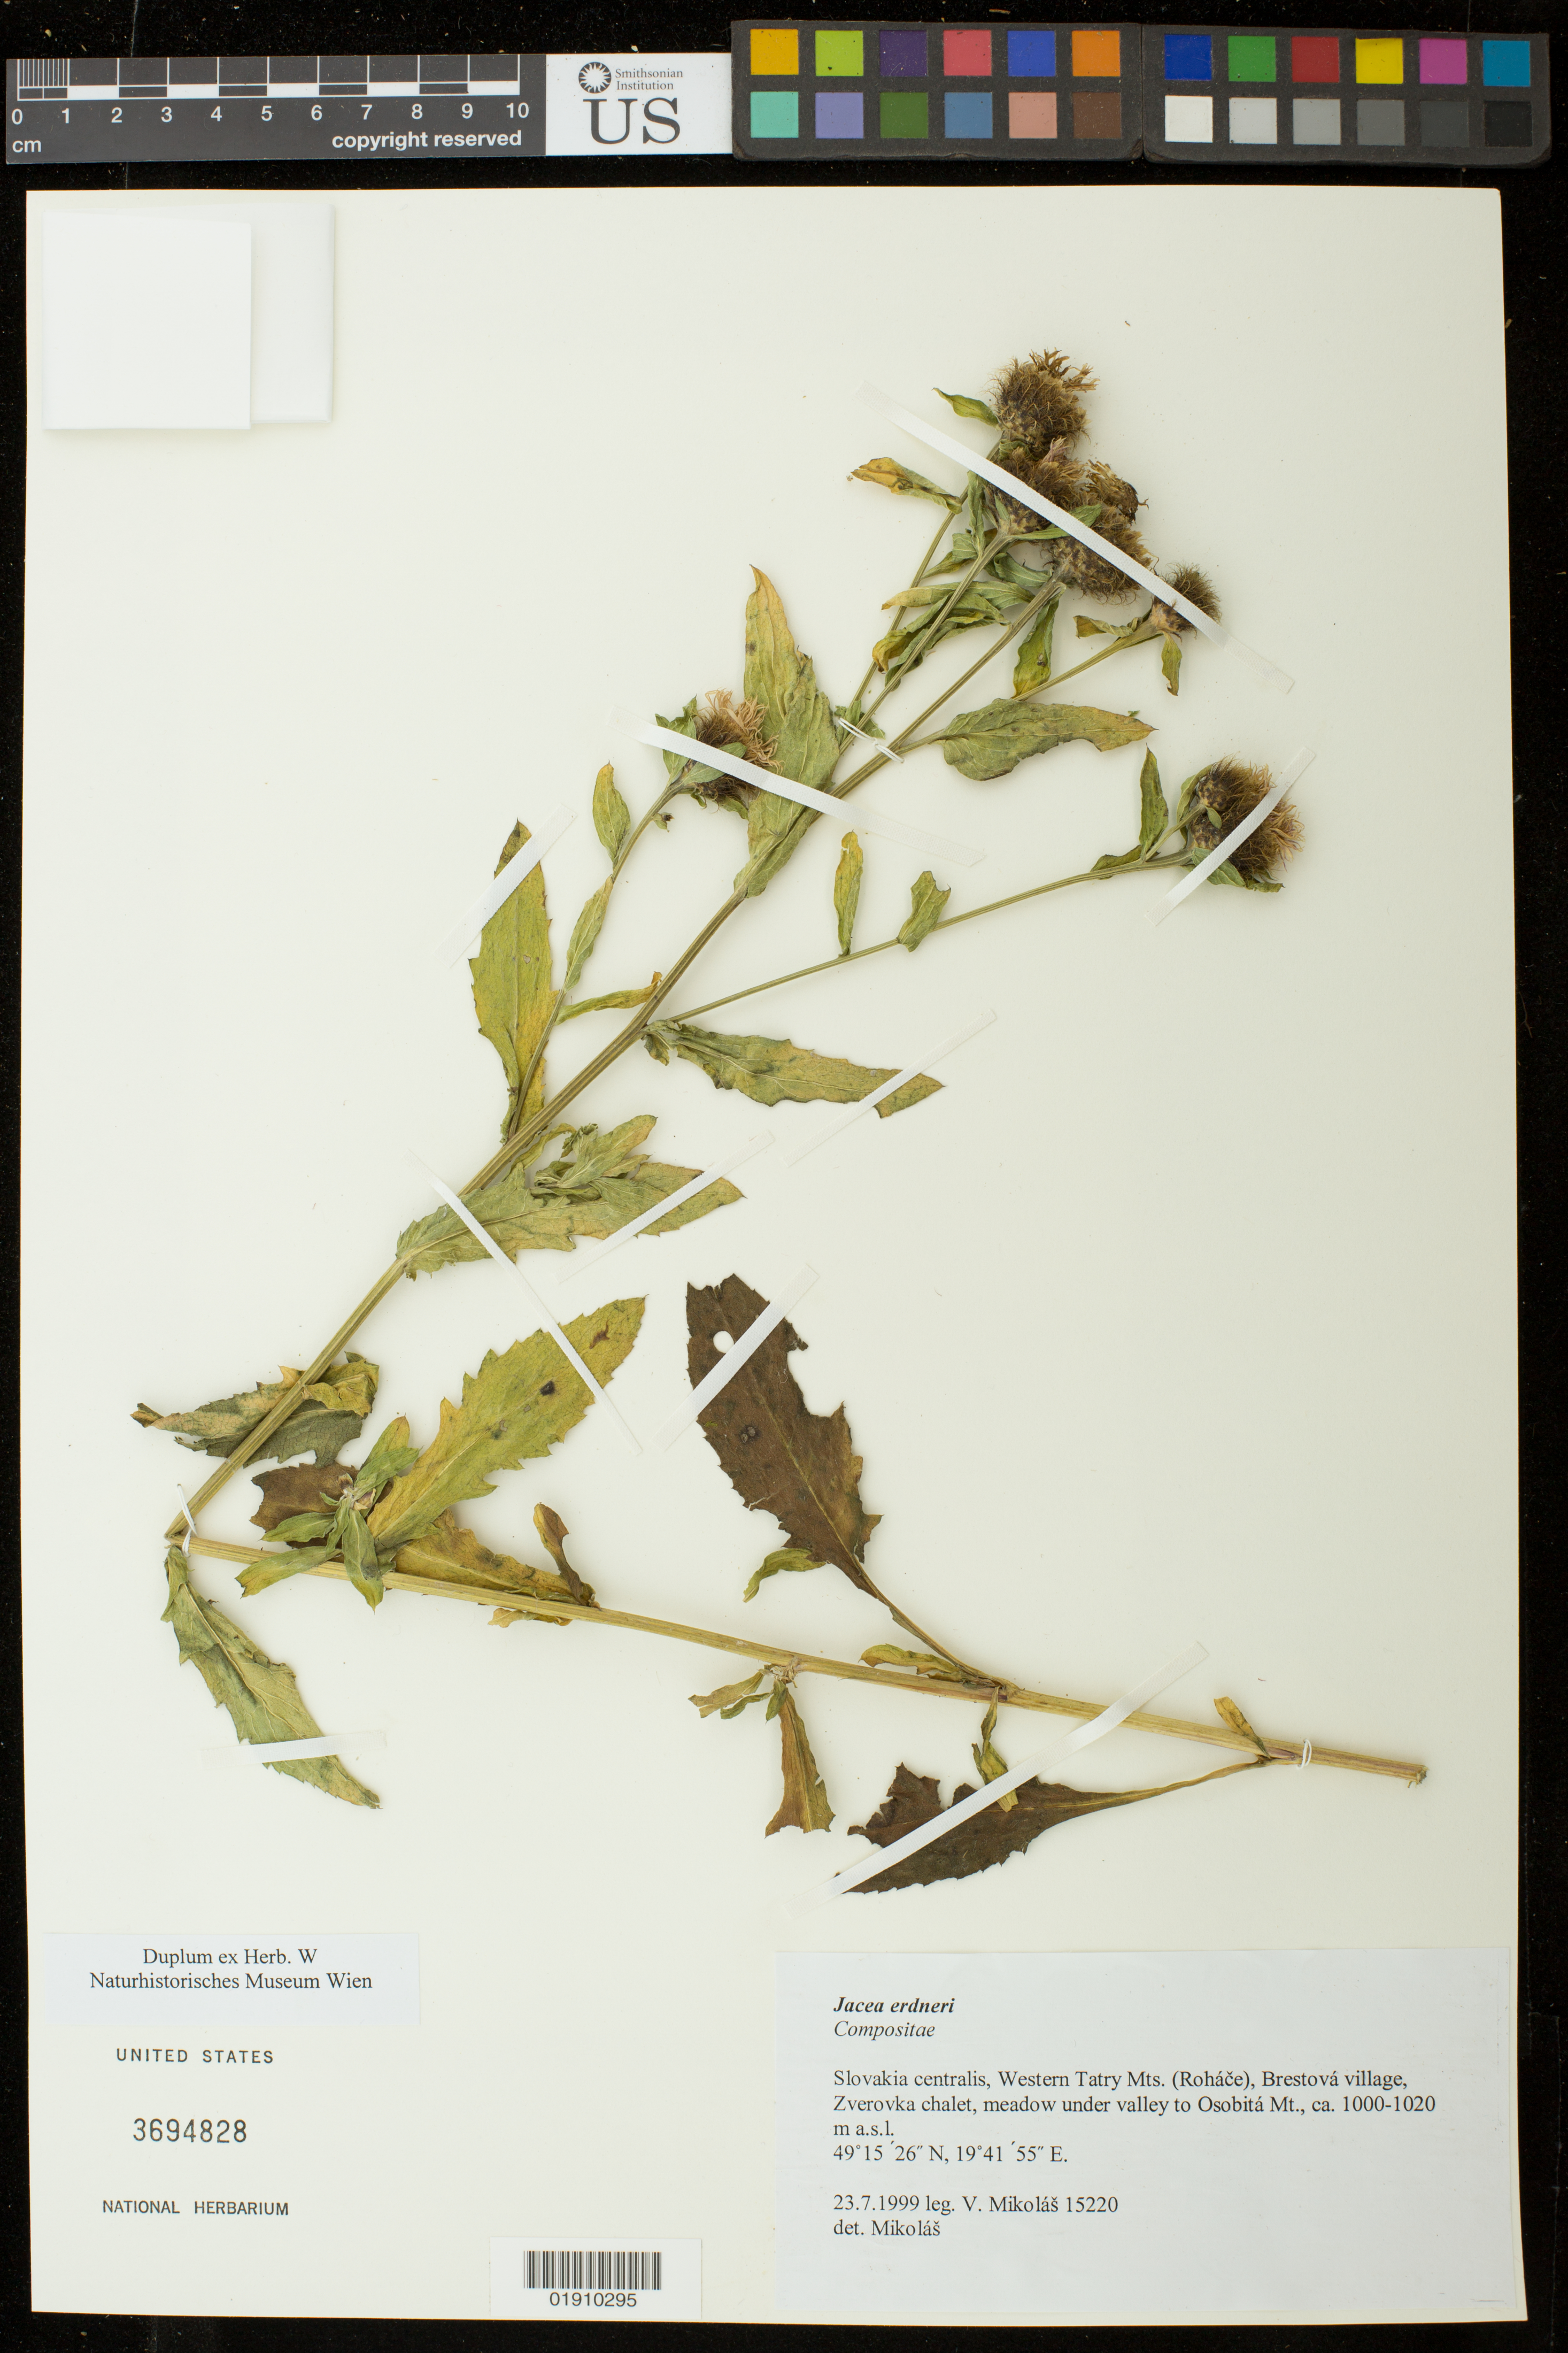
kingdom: Plantae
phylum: Tracheophyta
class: Magnoliopsida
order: Asterales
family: Asteraceae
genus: Centaurea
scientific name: Centaurea sp.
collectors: V. Mikolás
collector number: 15220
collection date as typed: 23.7.1999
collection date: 1999-07-23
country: Slovakia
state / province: Zilinsky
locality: Slovakia centralis, Western Tatry Mts. (Rohace), Brestova village, Zverovka chalet, meadow under valley to Osobita Mt.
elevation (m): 1000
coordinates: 49 15 26 N, 19 41 55 E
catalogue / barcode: US 3694828